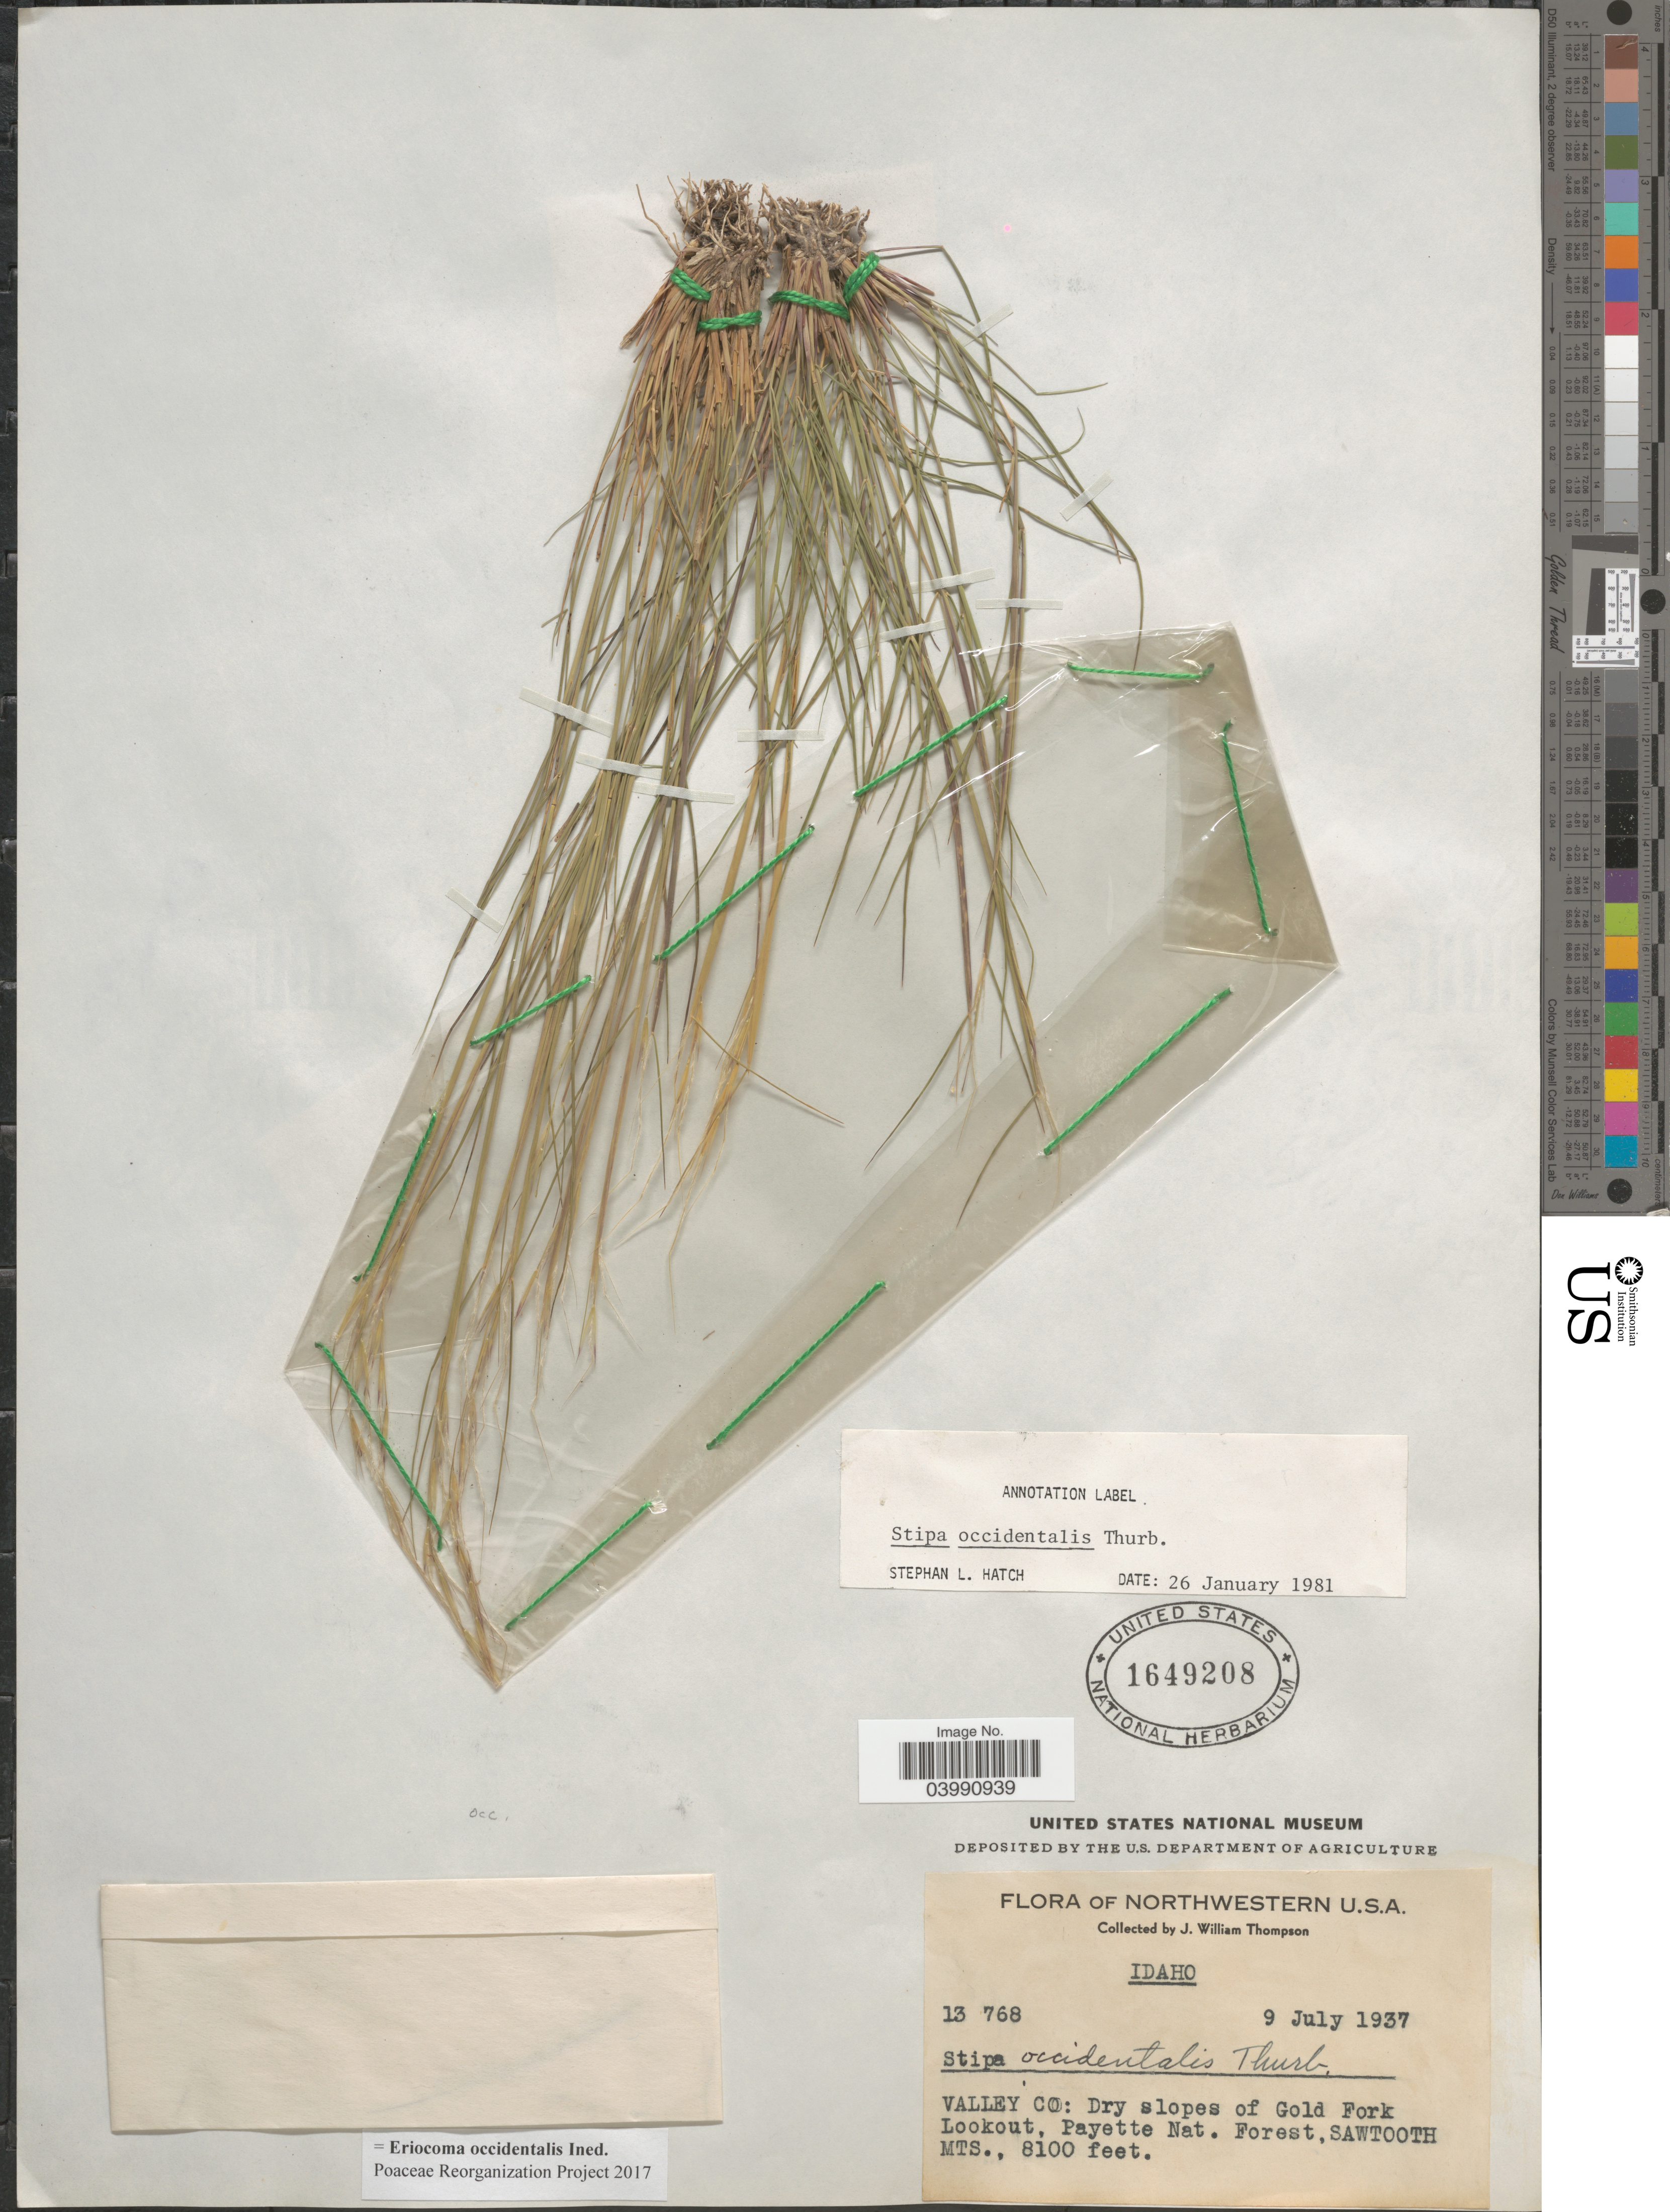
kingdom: Plantae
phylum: Tracheophyta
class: Liliopsida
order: Poales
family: Poaceae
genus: Eriocoma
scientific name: Eriocoma occidentalis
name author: (Thurb. ex S. Watson) Romasch.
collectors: J. W. Thompson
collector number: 13768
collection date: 1937-07-09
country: United States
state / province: Idaho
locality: Northwestern U.S.A. Valley Co: Dry slopes of Gold Fork Lookout, Payette Nat. Forest, Sawtooth Mts.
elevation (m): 2469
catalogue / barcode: US 1649208